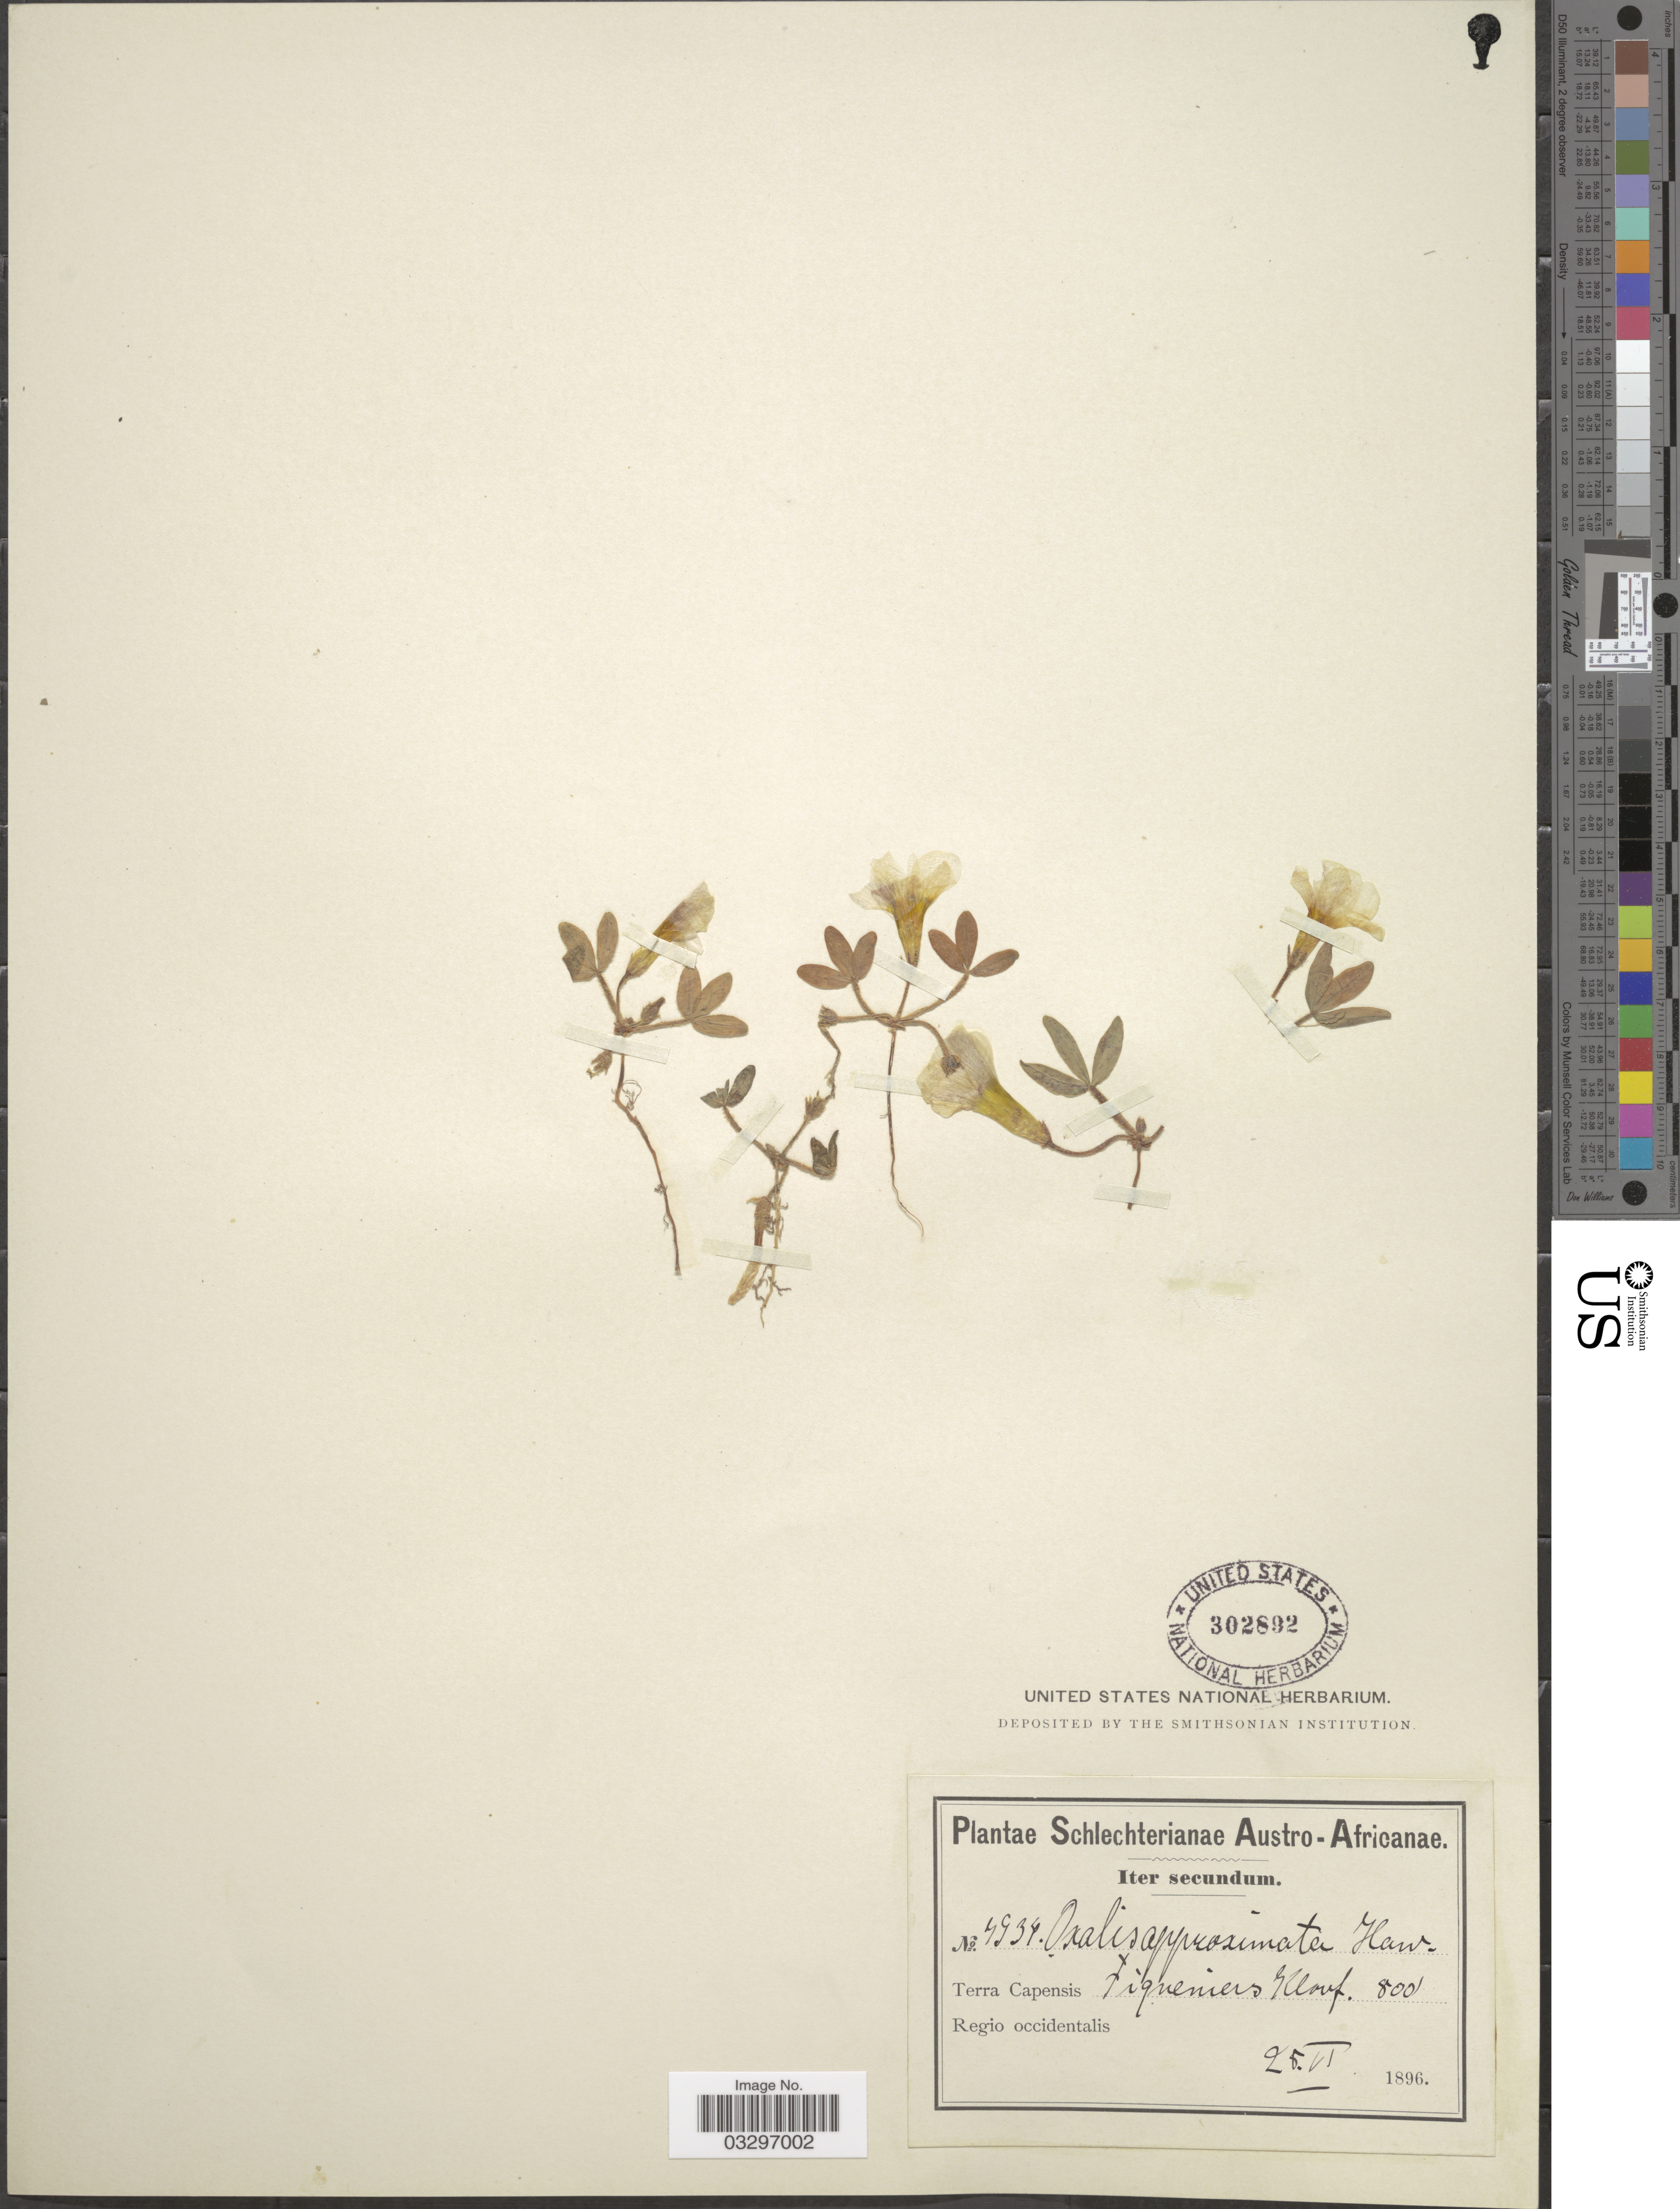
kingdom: Plantae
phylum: Tracheophyta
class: Magnoliopsida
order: Oxalidales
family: Oxalidaceae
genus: Oxalis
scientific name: Oxalis approximata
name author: Sond.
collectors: Schlechter, --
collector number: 4934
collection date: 1896-06-25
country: South Africa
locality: Austro-Africanae, Terra Capensis, Piqueniers Kloof, Regio occidentalis.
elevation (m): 244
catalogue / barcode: US 302892